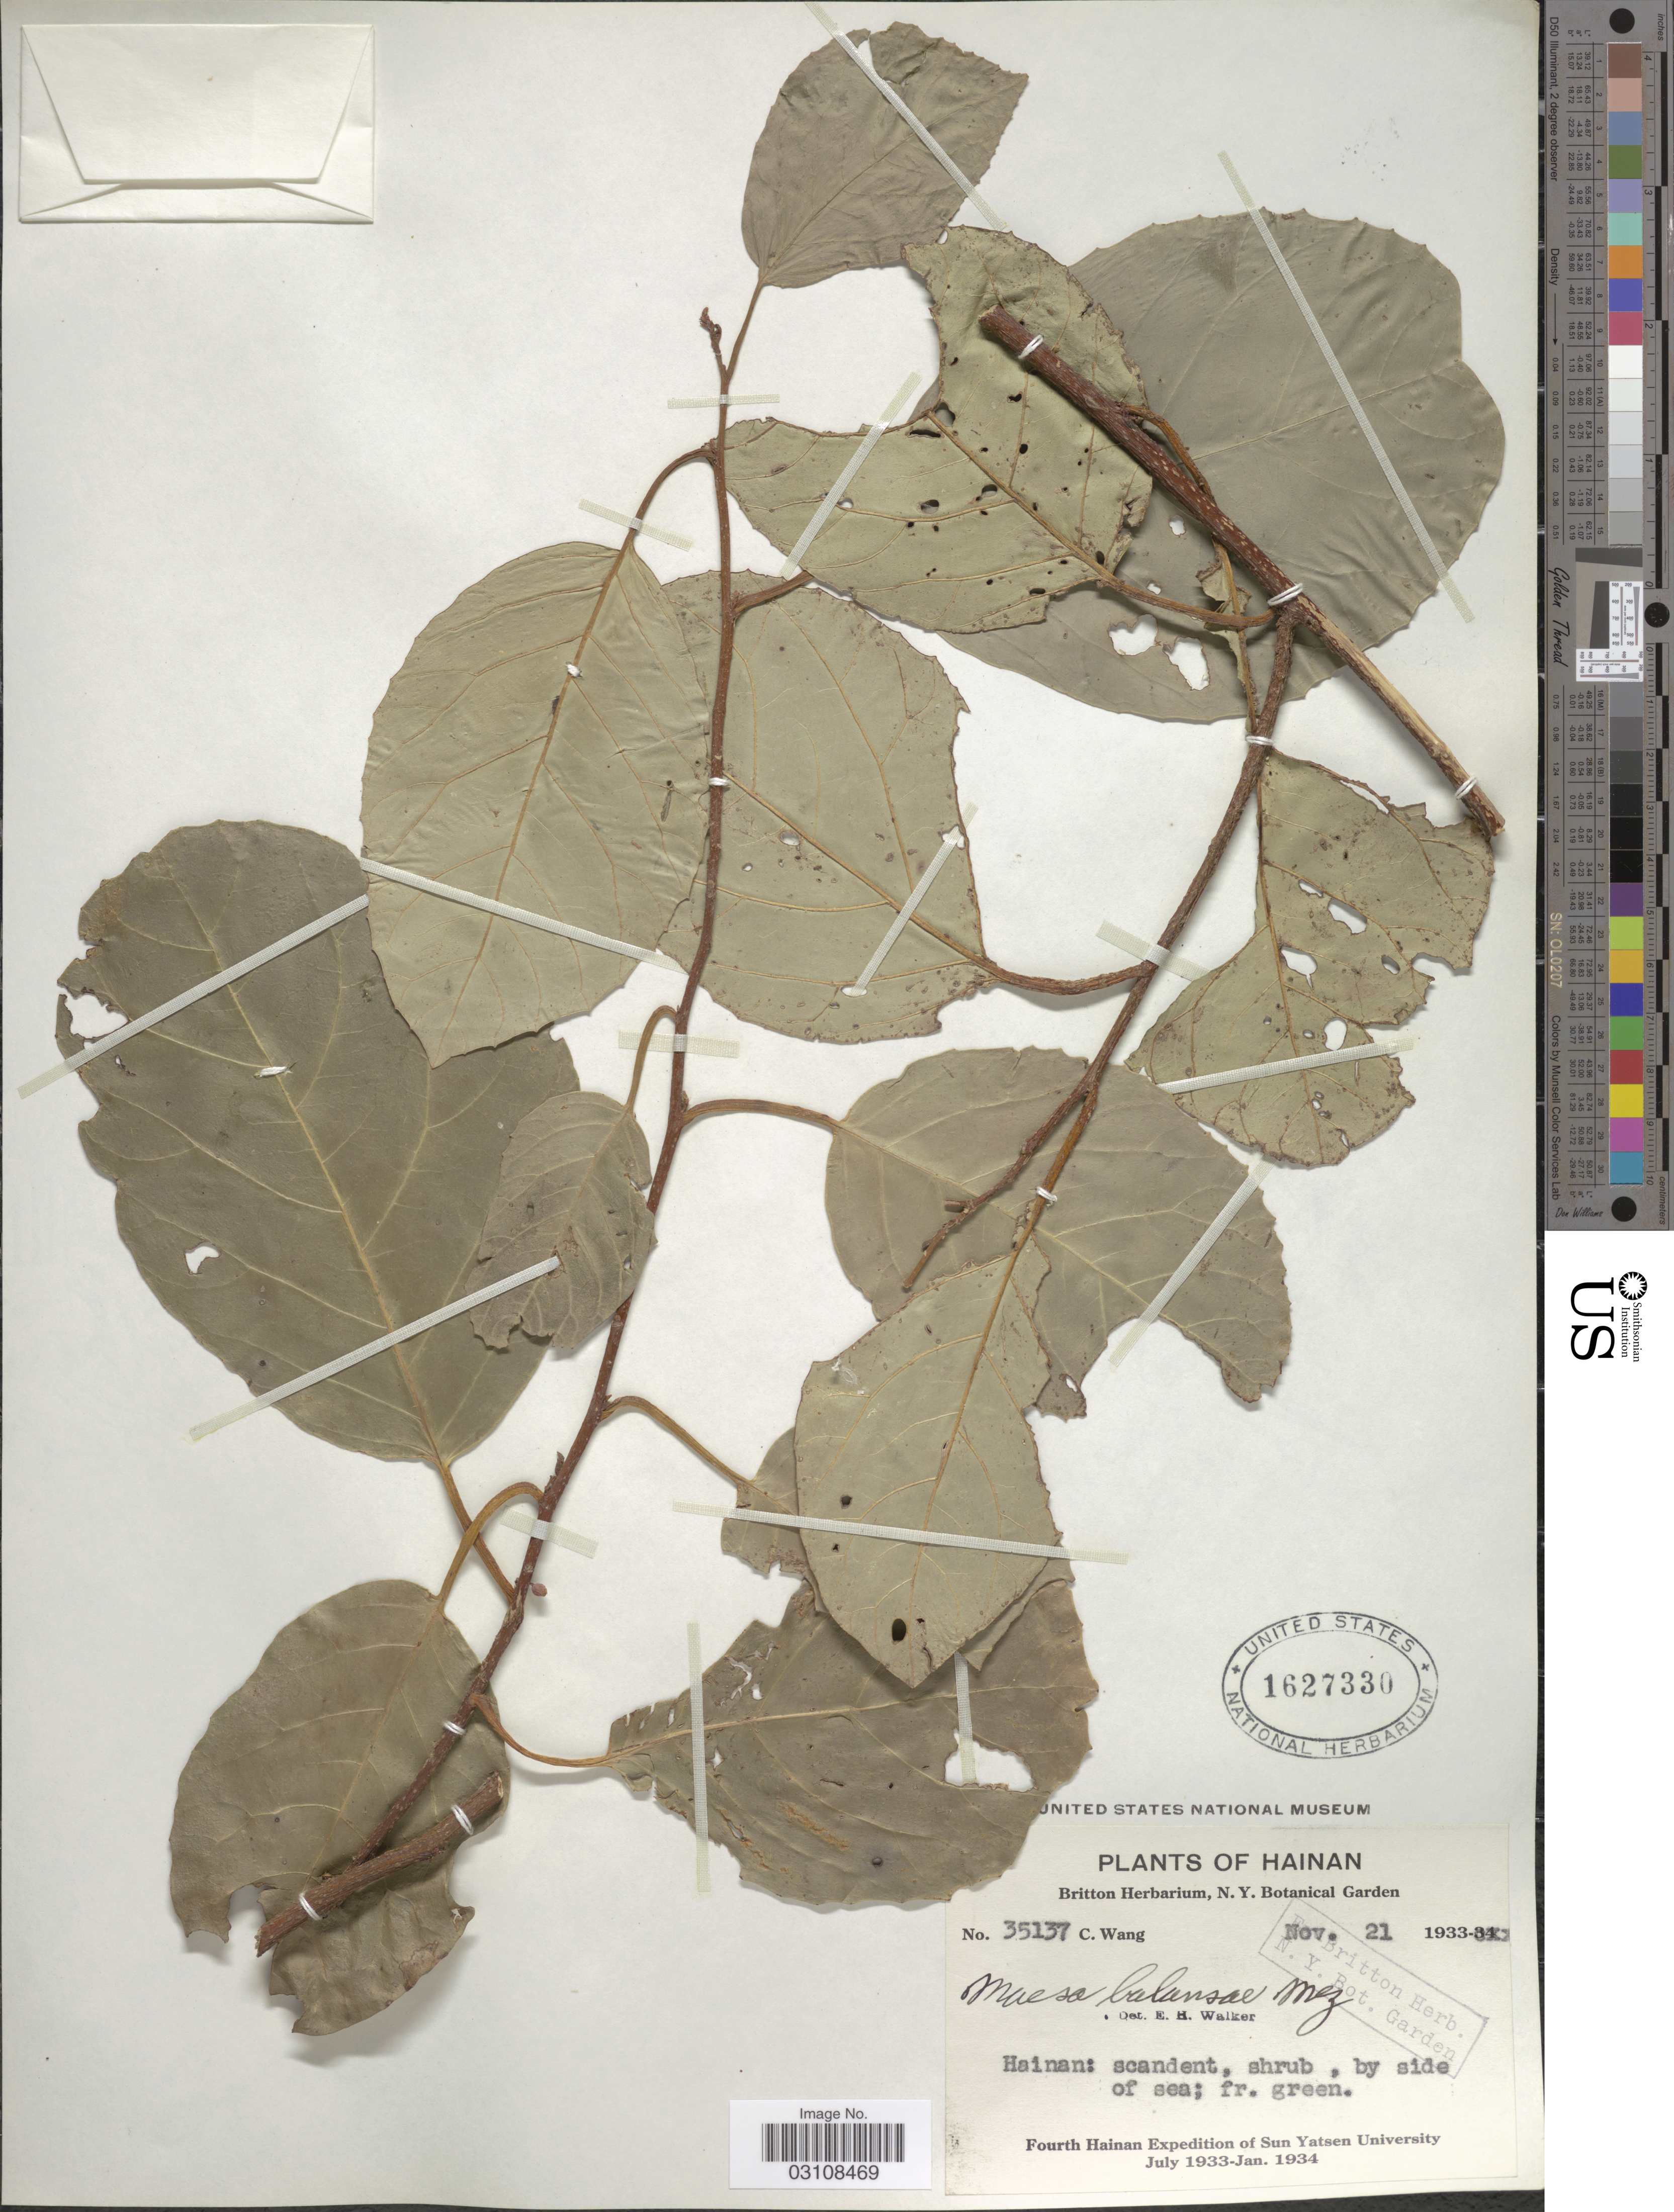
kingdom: Plantae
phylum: Tracheophyta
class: Magnoliopsida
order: Ericales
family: Primulaceae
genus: Maesa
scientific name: Maesa balansae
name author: Mez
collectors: C. Wang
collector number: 35137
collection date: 1933-11-21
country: China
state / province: Hainan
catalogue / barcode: US 1627330